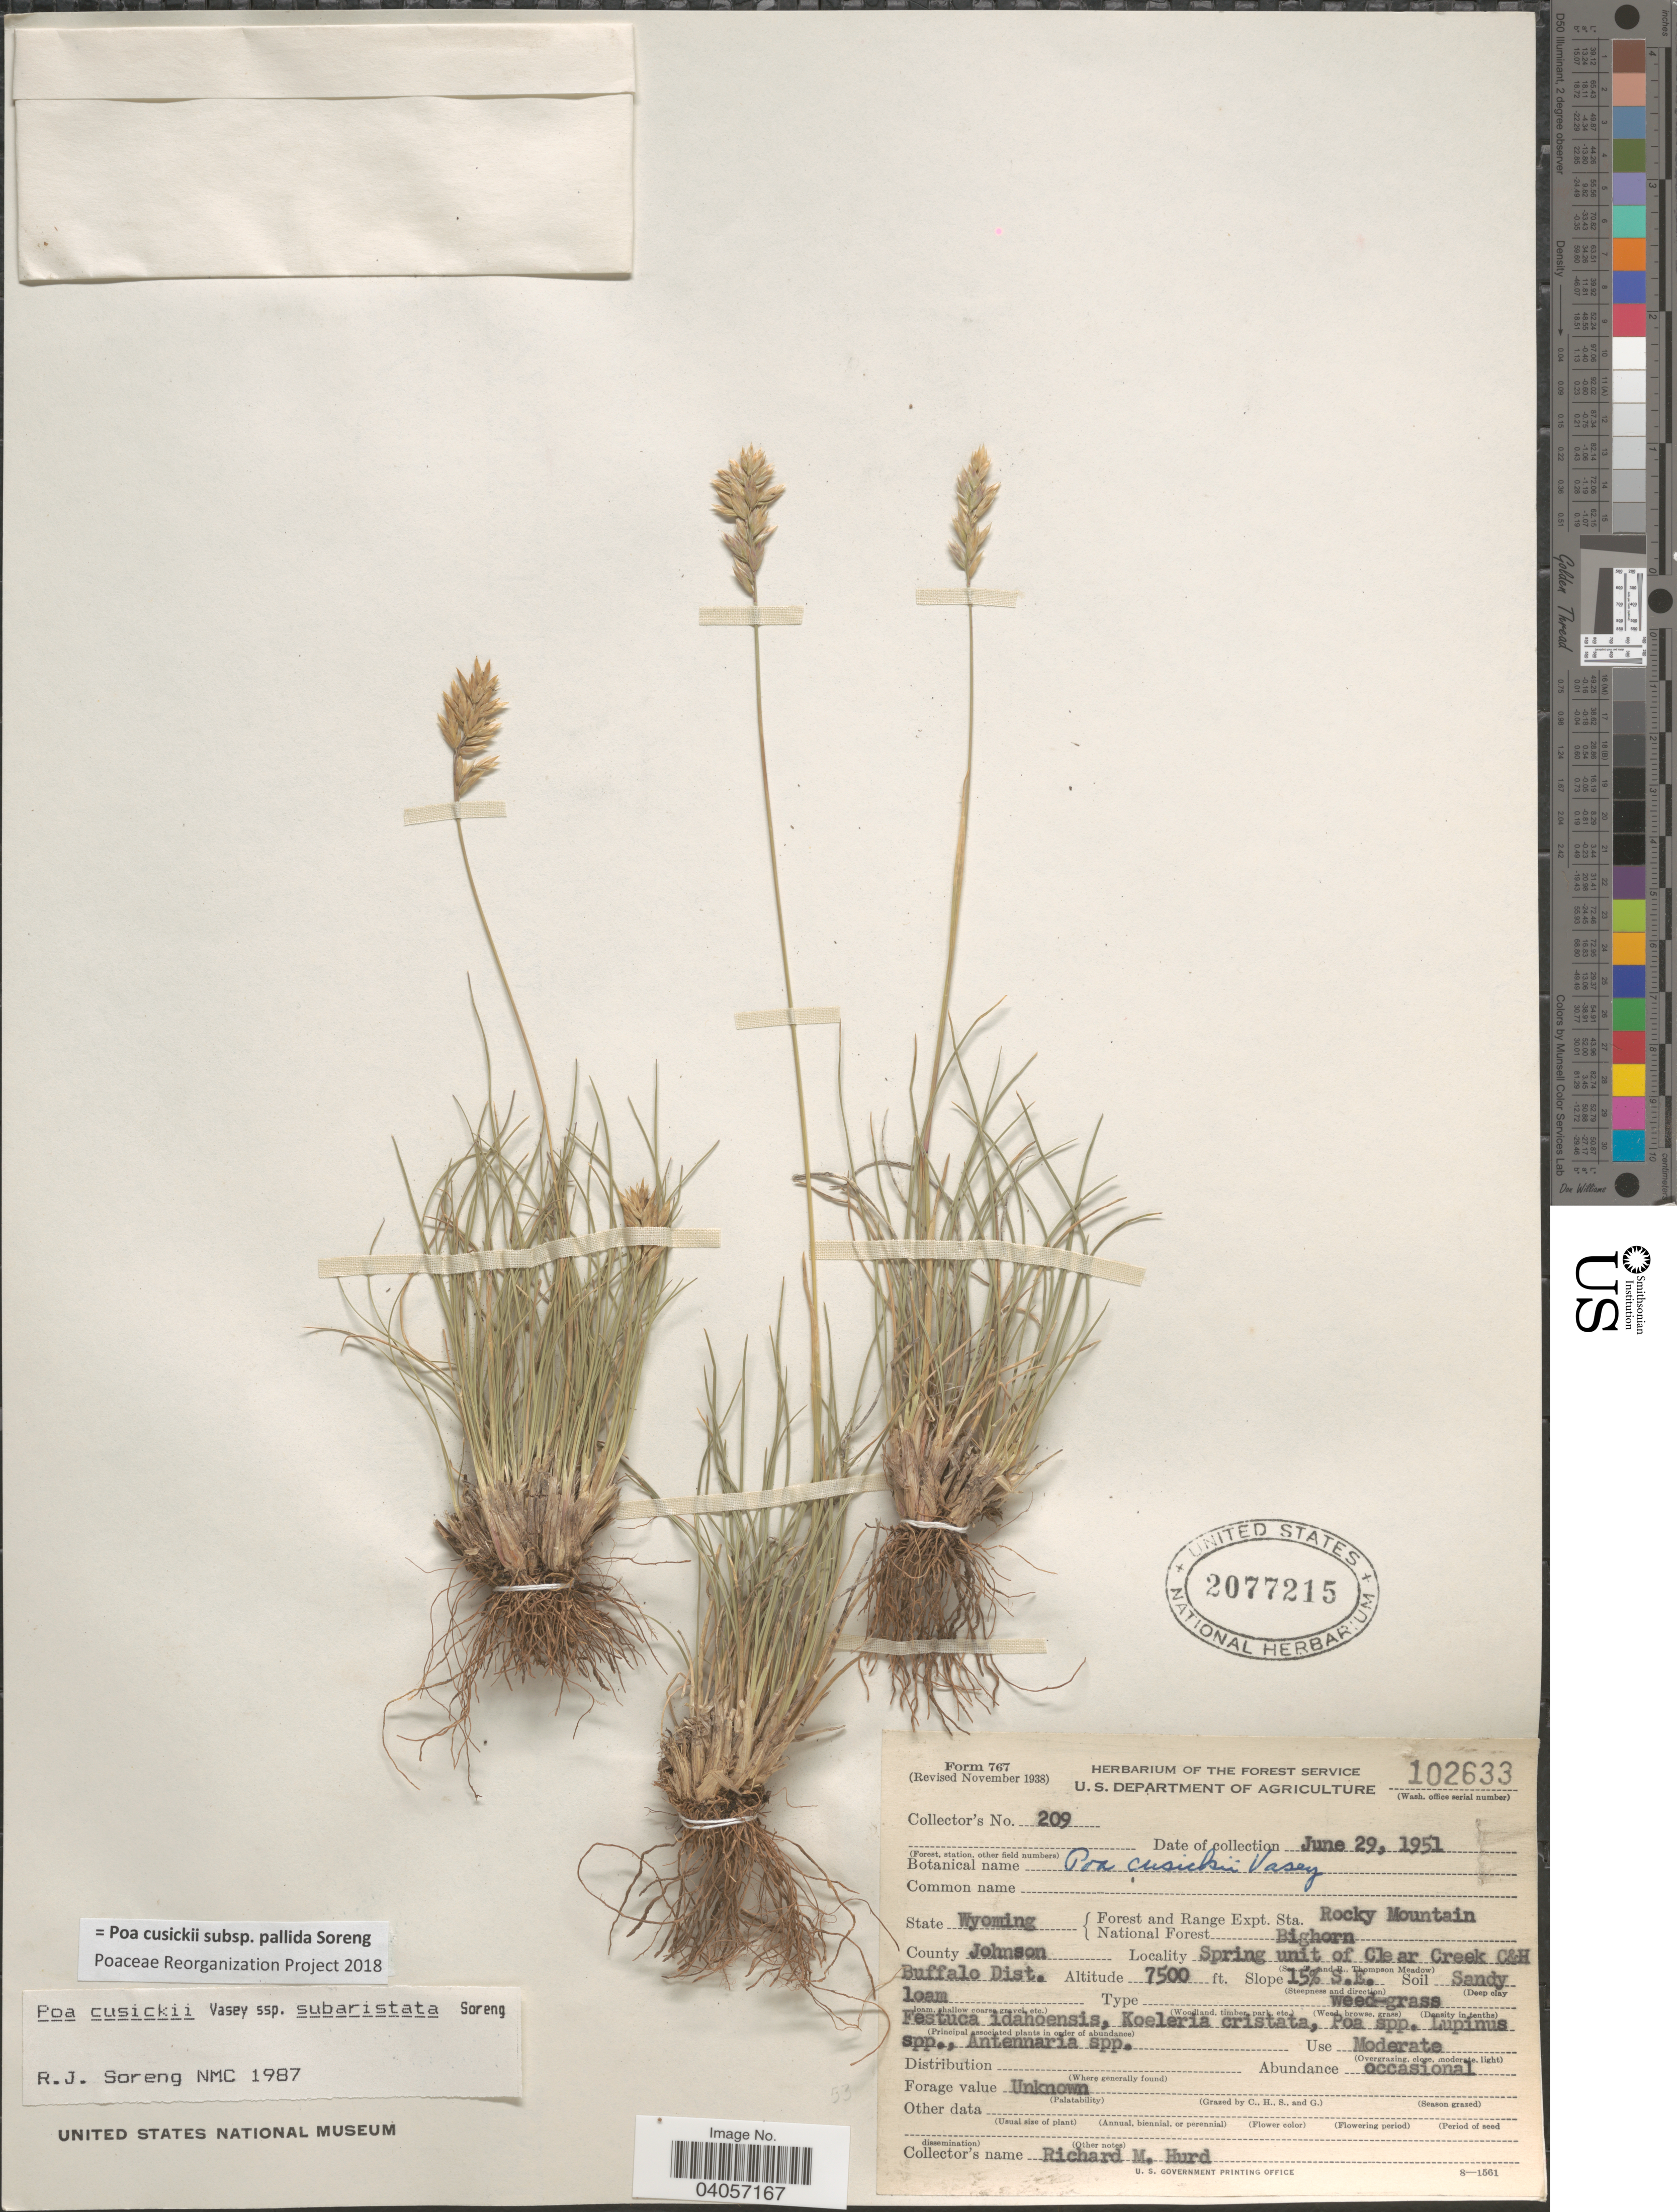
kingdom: Plantae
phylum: Tracheophyta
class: Liliopsida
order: Poales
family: Poaceae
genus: Poa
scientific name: Poa cusickii subsp. pallida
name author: Soreng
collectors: R. Hurd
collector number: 209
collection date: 1951-06-29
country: United States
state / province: Wyoming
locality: Forest and Range Expt. Sta. Rocky Mountain. National Forest Bighorn. County Johnson. Spring unit of Clear Creek C&H Buffalo Dist. Slope 15% S.E.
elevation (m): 2286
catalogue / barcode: US 2077215